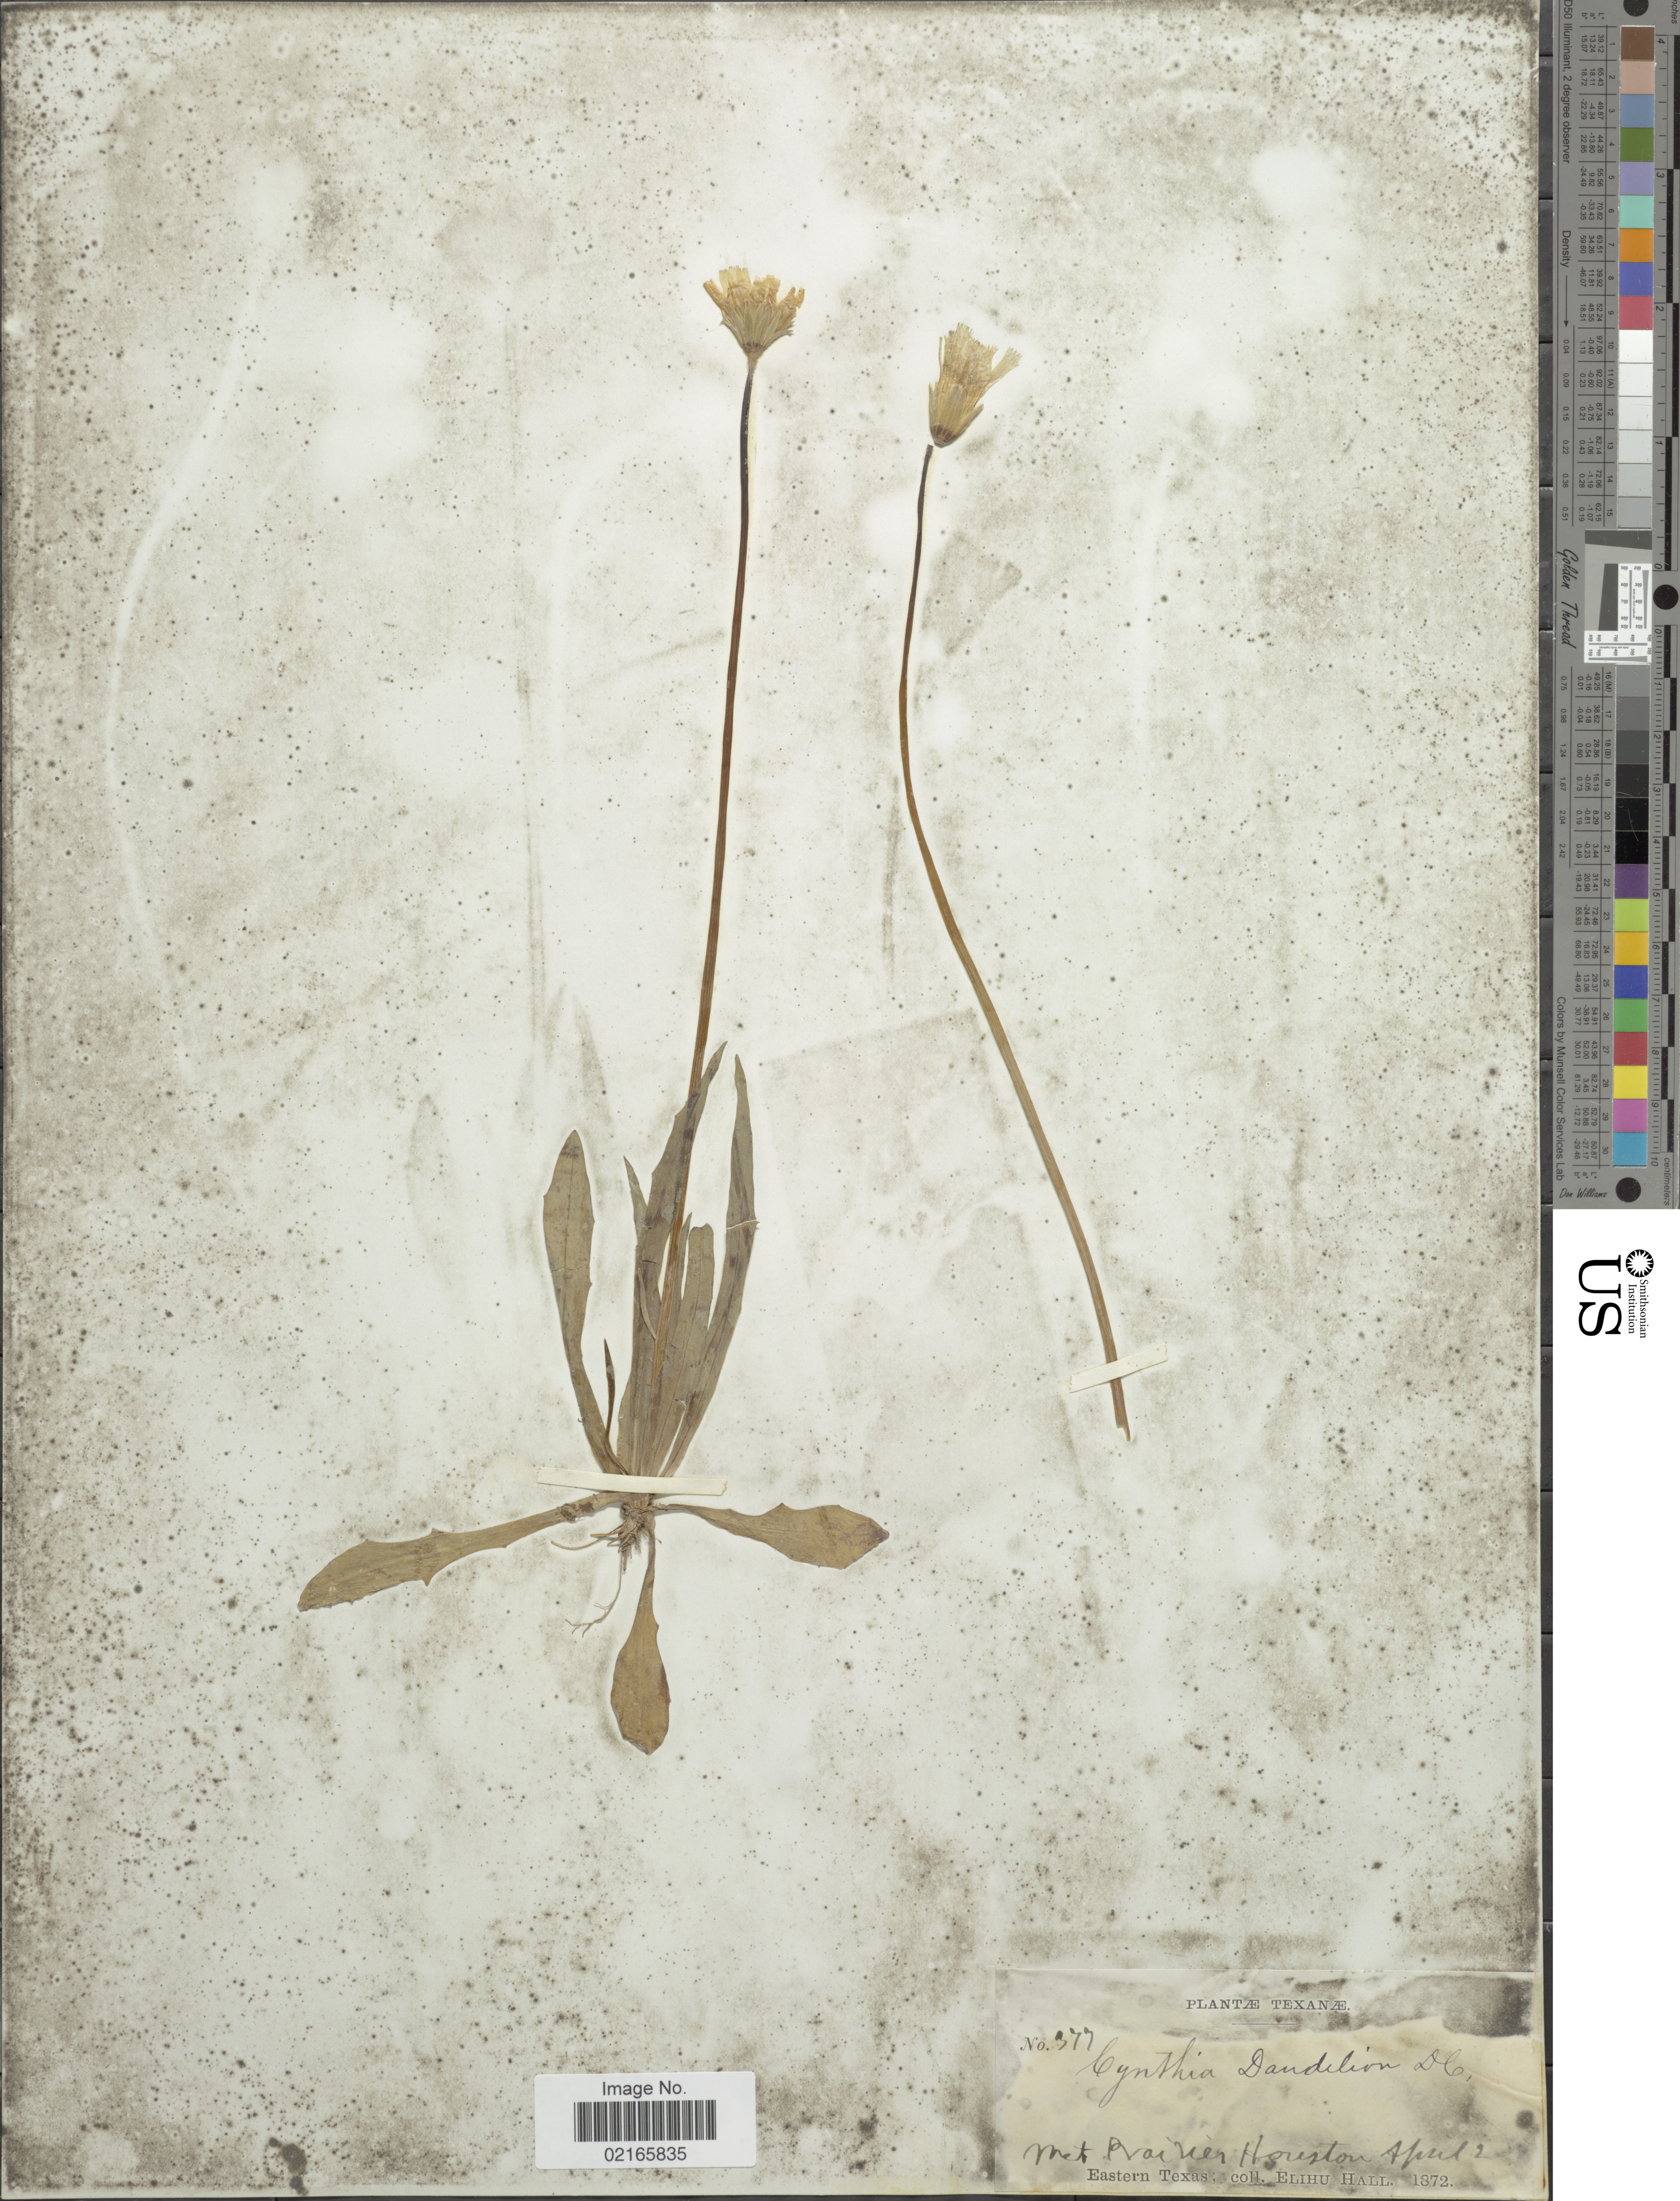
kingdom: Plantae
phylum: Tracheophyta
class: Magnoliopsida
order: Asterales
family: Asteraceae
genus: Krigia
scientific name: Krigia dandelion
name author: (L.) Nutt.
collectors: E. Hall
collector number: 377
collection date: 1872-04-02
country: United States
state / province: Texas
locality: Eastern Texas, Mt. Prairies Houston